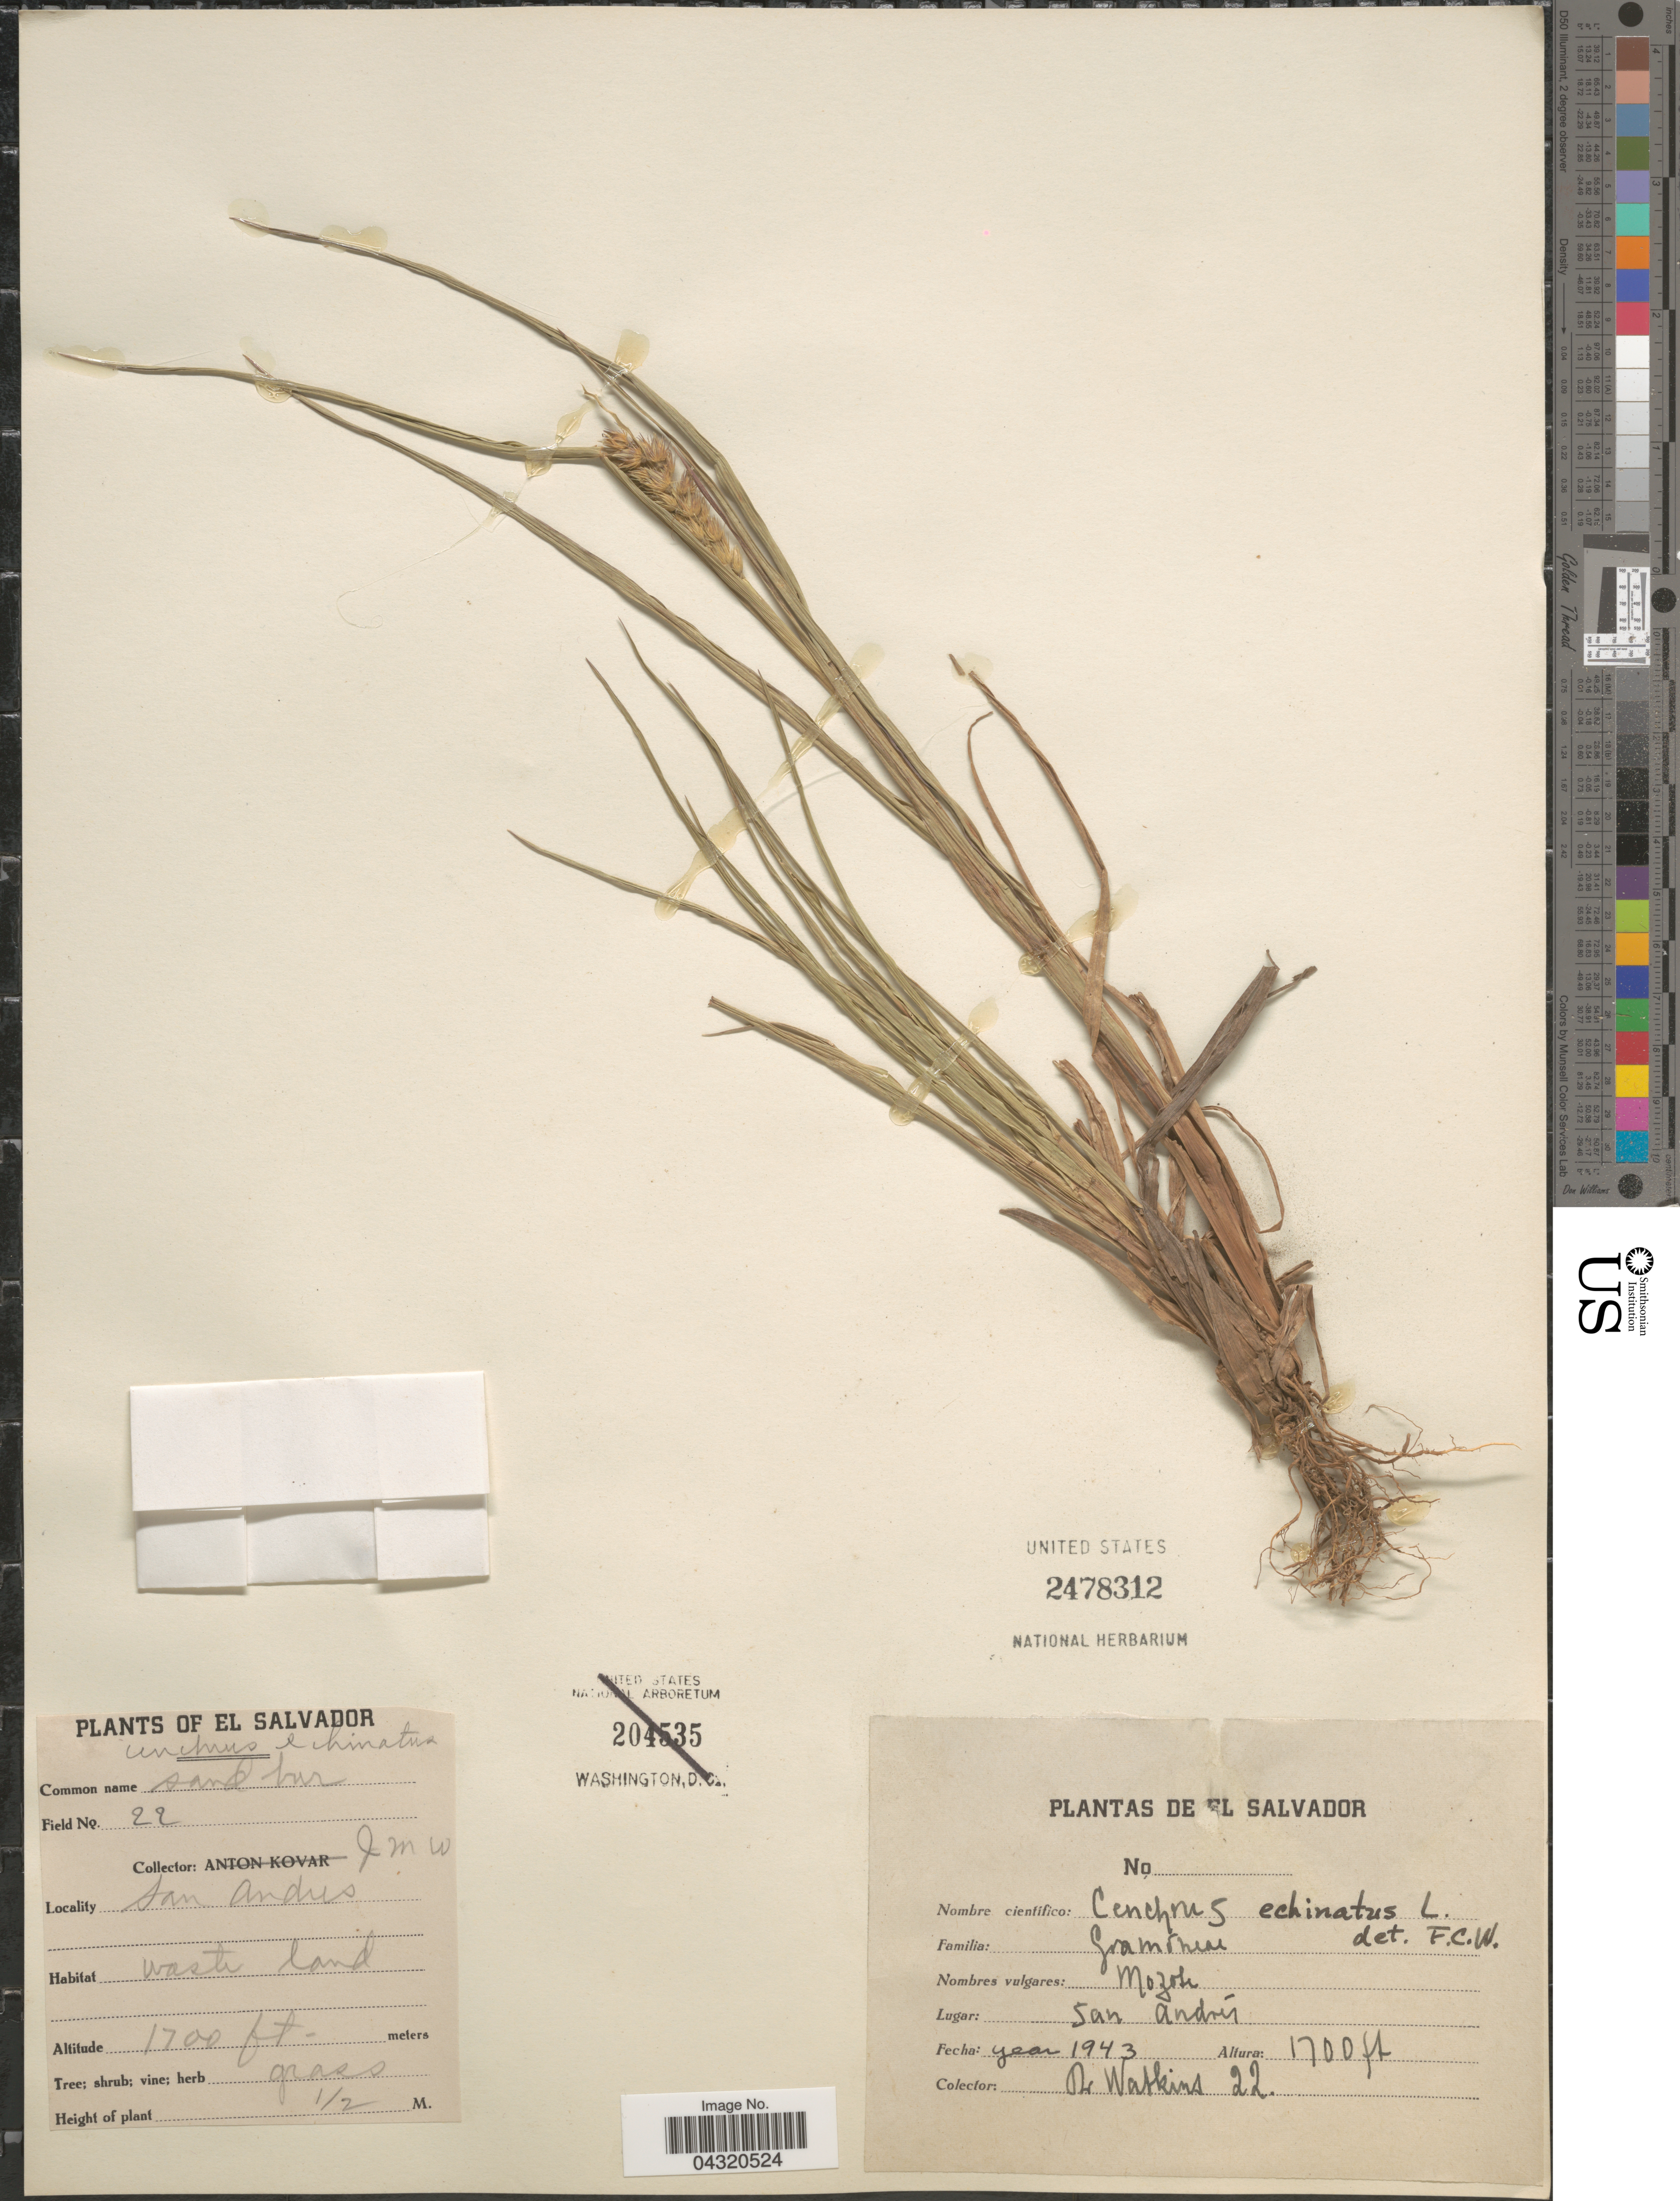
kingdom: Plantae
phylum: Tracheophyta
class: Liliopsida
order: Poales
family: Poaceae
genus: Cenchrus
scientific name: Cenchrus echinatus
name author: L.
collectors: Watkins, --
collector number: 22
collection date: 1943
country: El Salvador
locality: San Andrés.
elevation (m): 518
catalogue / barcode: US 2478312